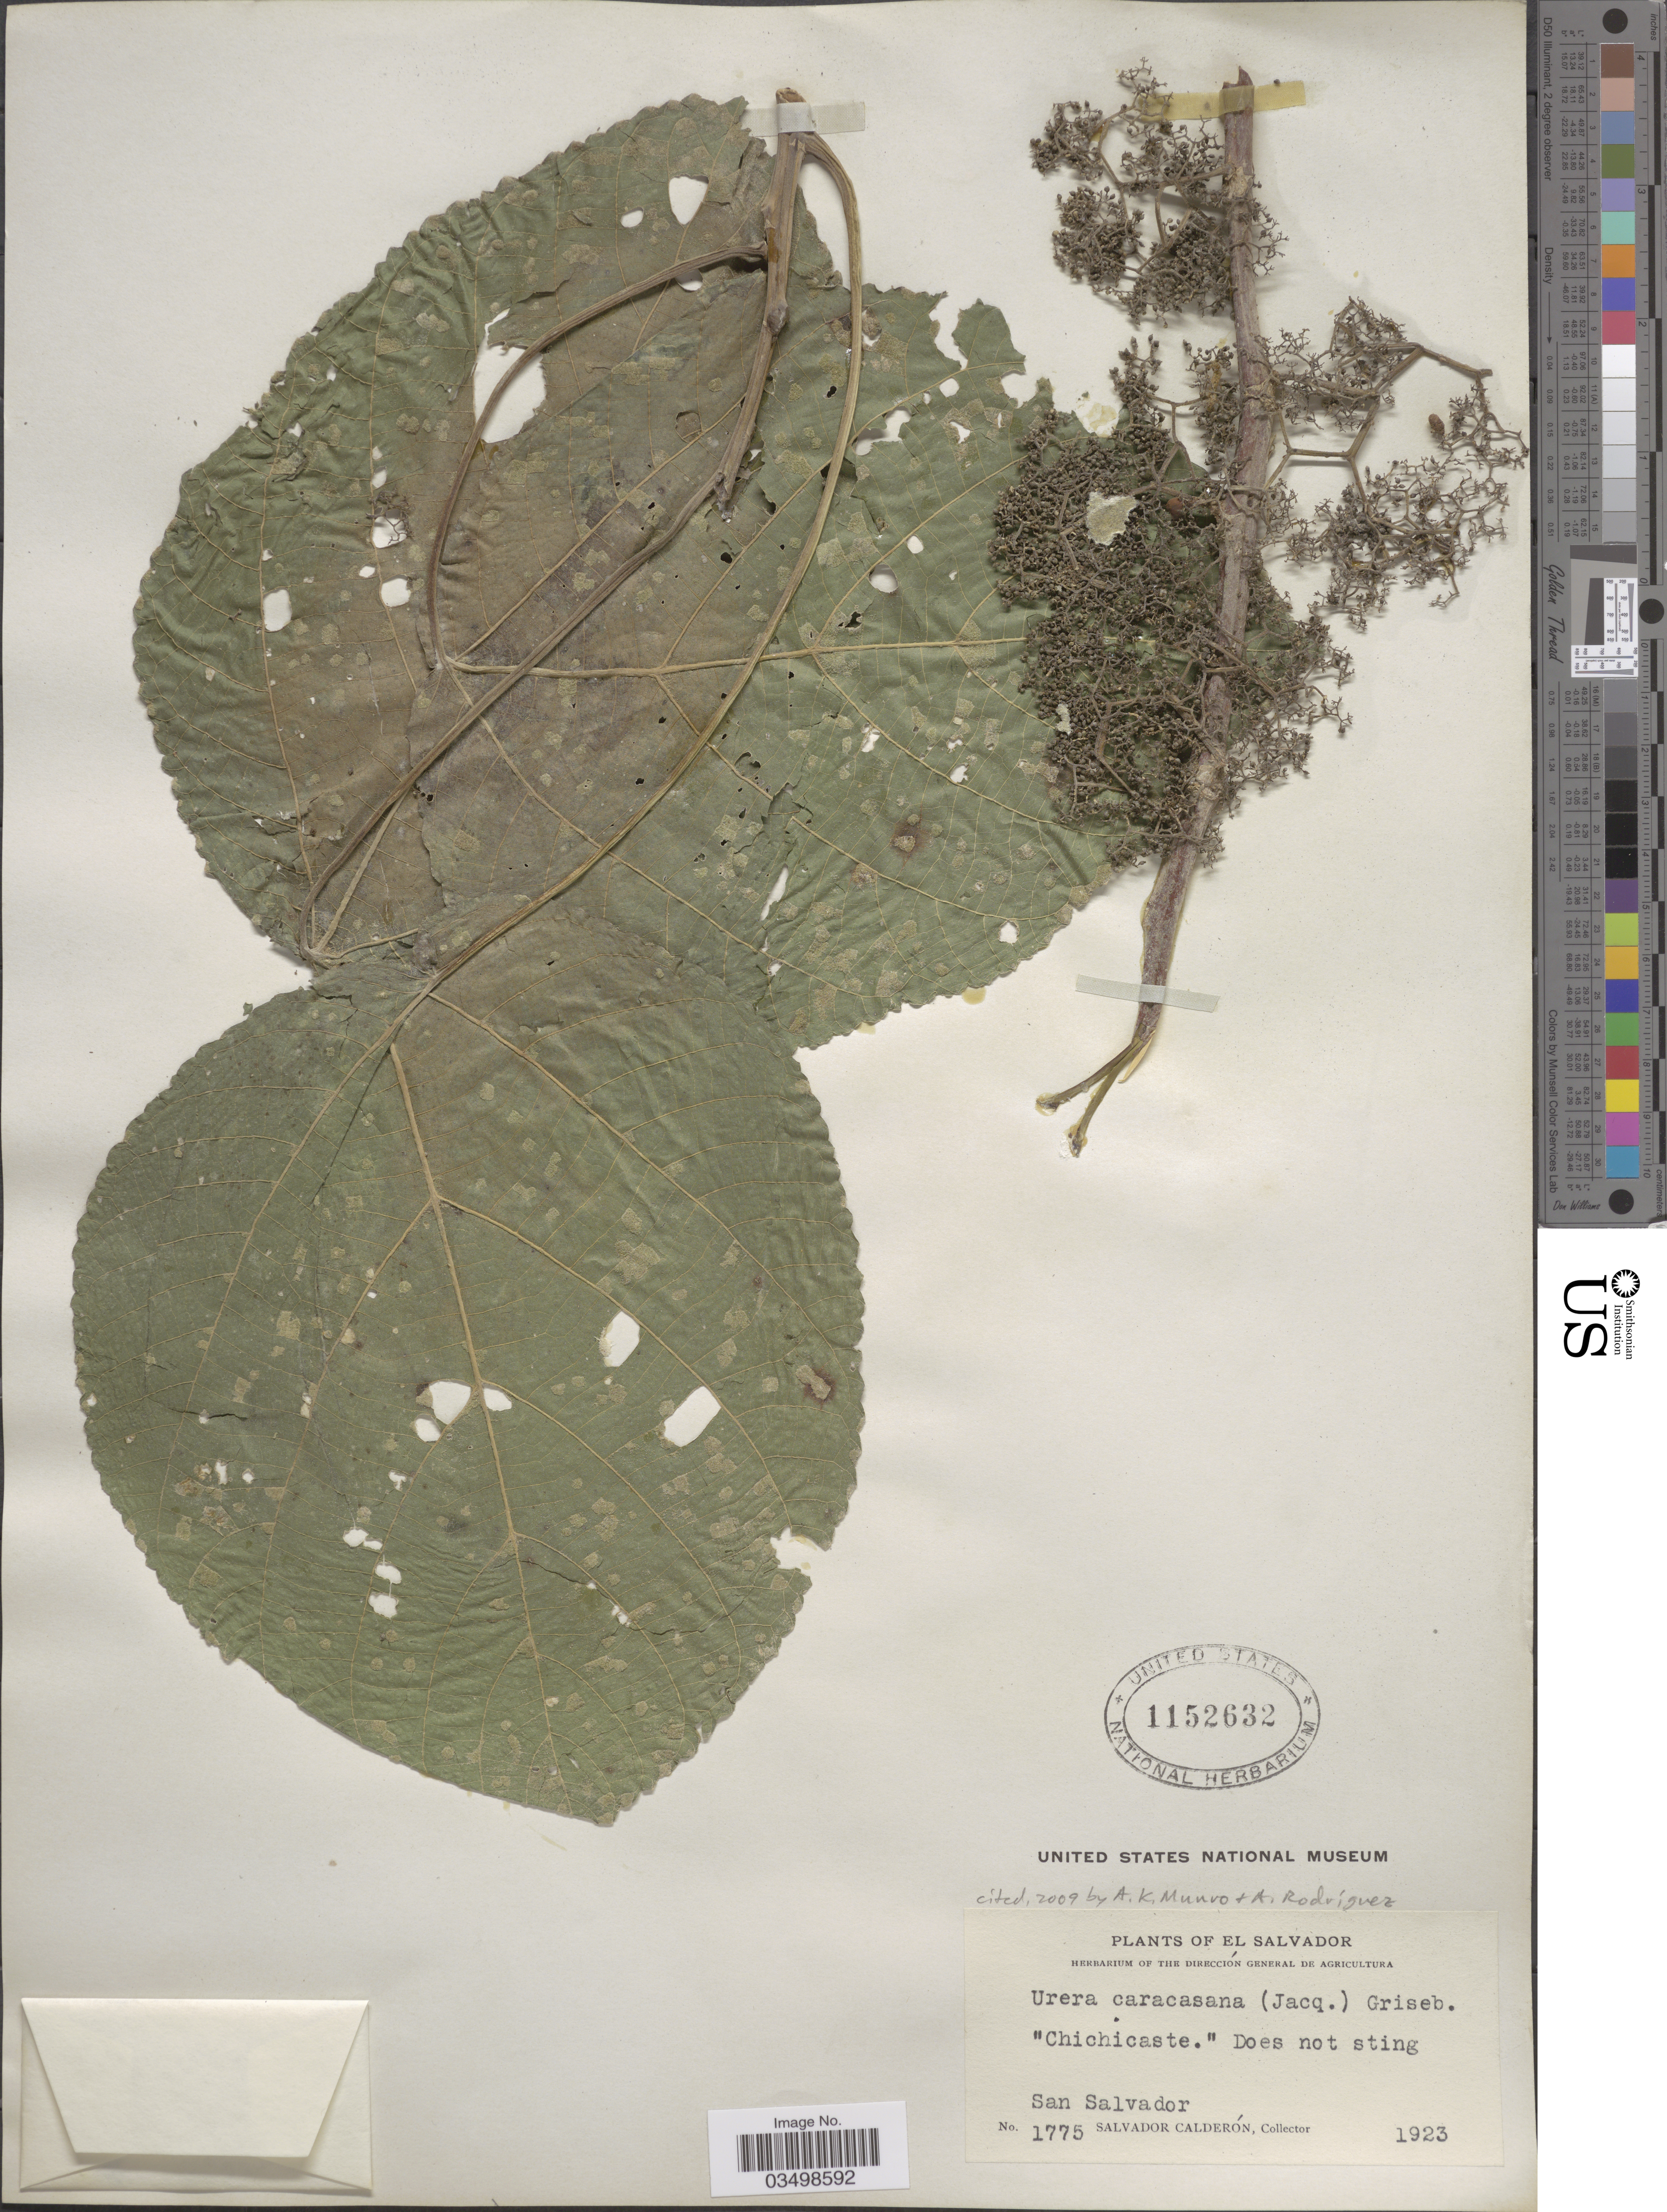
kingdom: Plantae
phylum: Tracheophyta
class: Magnoliopsida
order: Rosales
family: Urticaceae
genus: Urera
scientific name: Urera caracasana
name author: (Jacq.) Gaudich. ex Griseb.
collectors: S. Calderón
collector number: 1775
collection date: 1923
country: El Salvador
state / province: San Salvador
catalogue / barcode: US 1152632